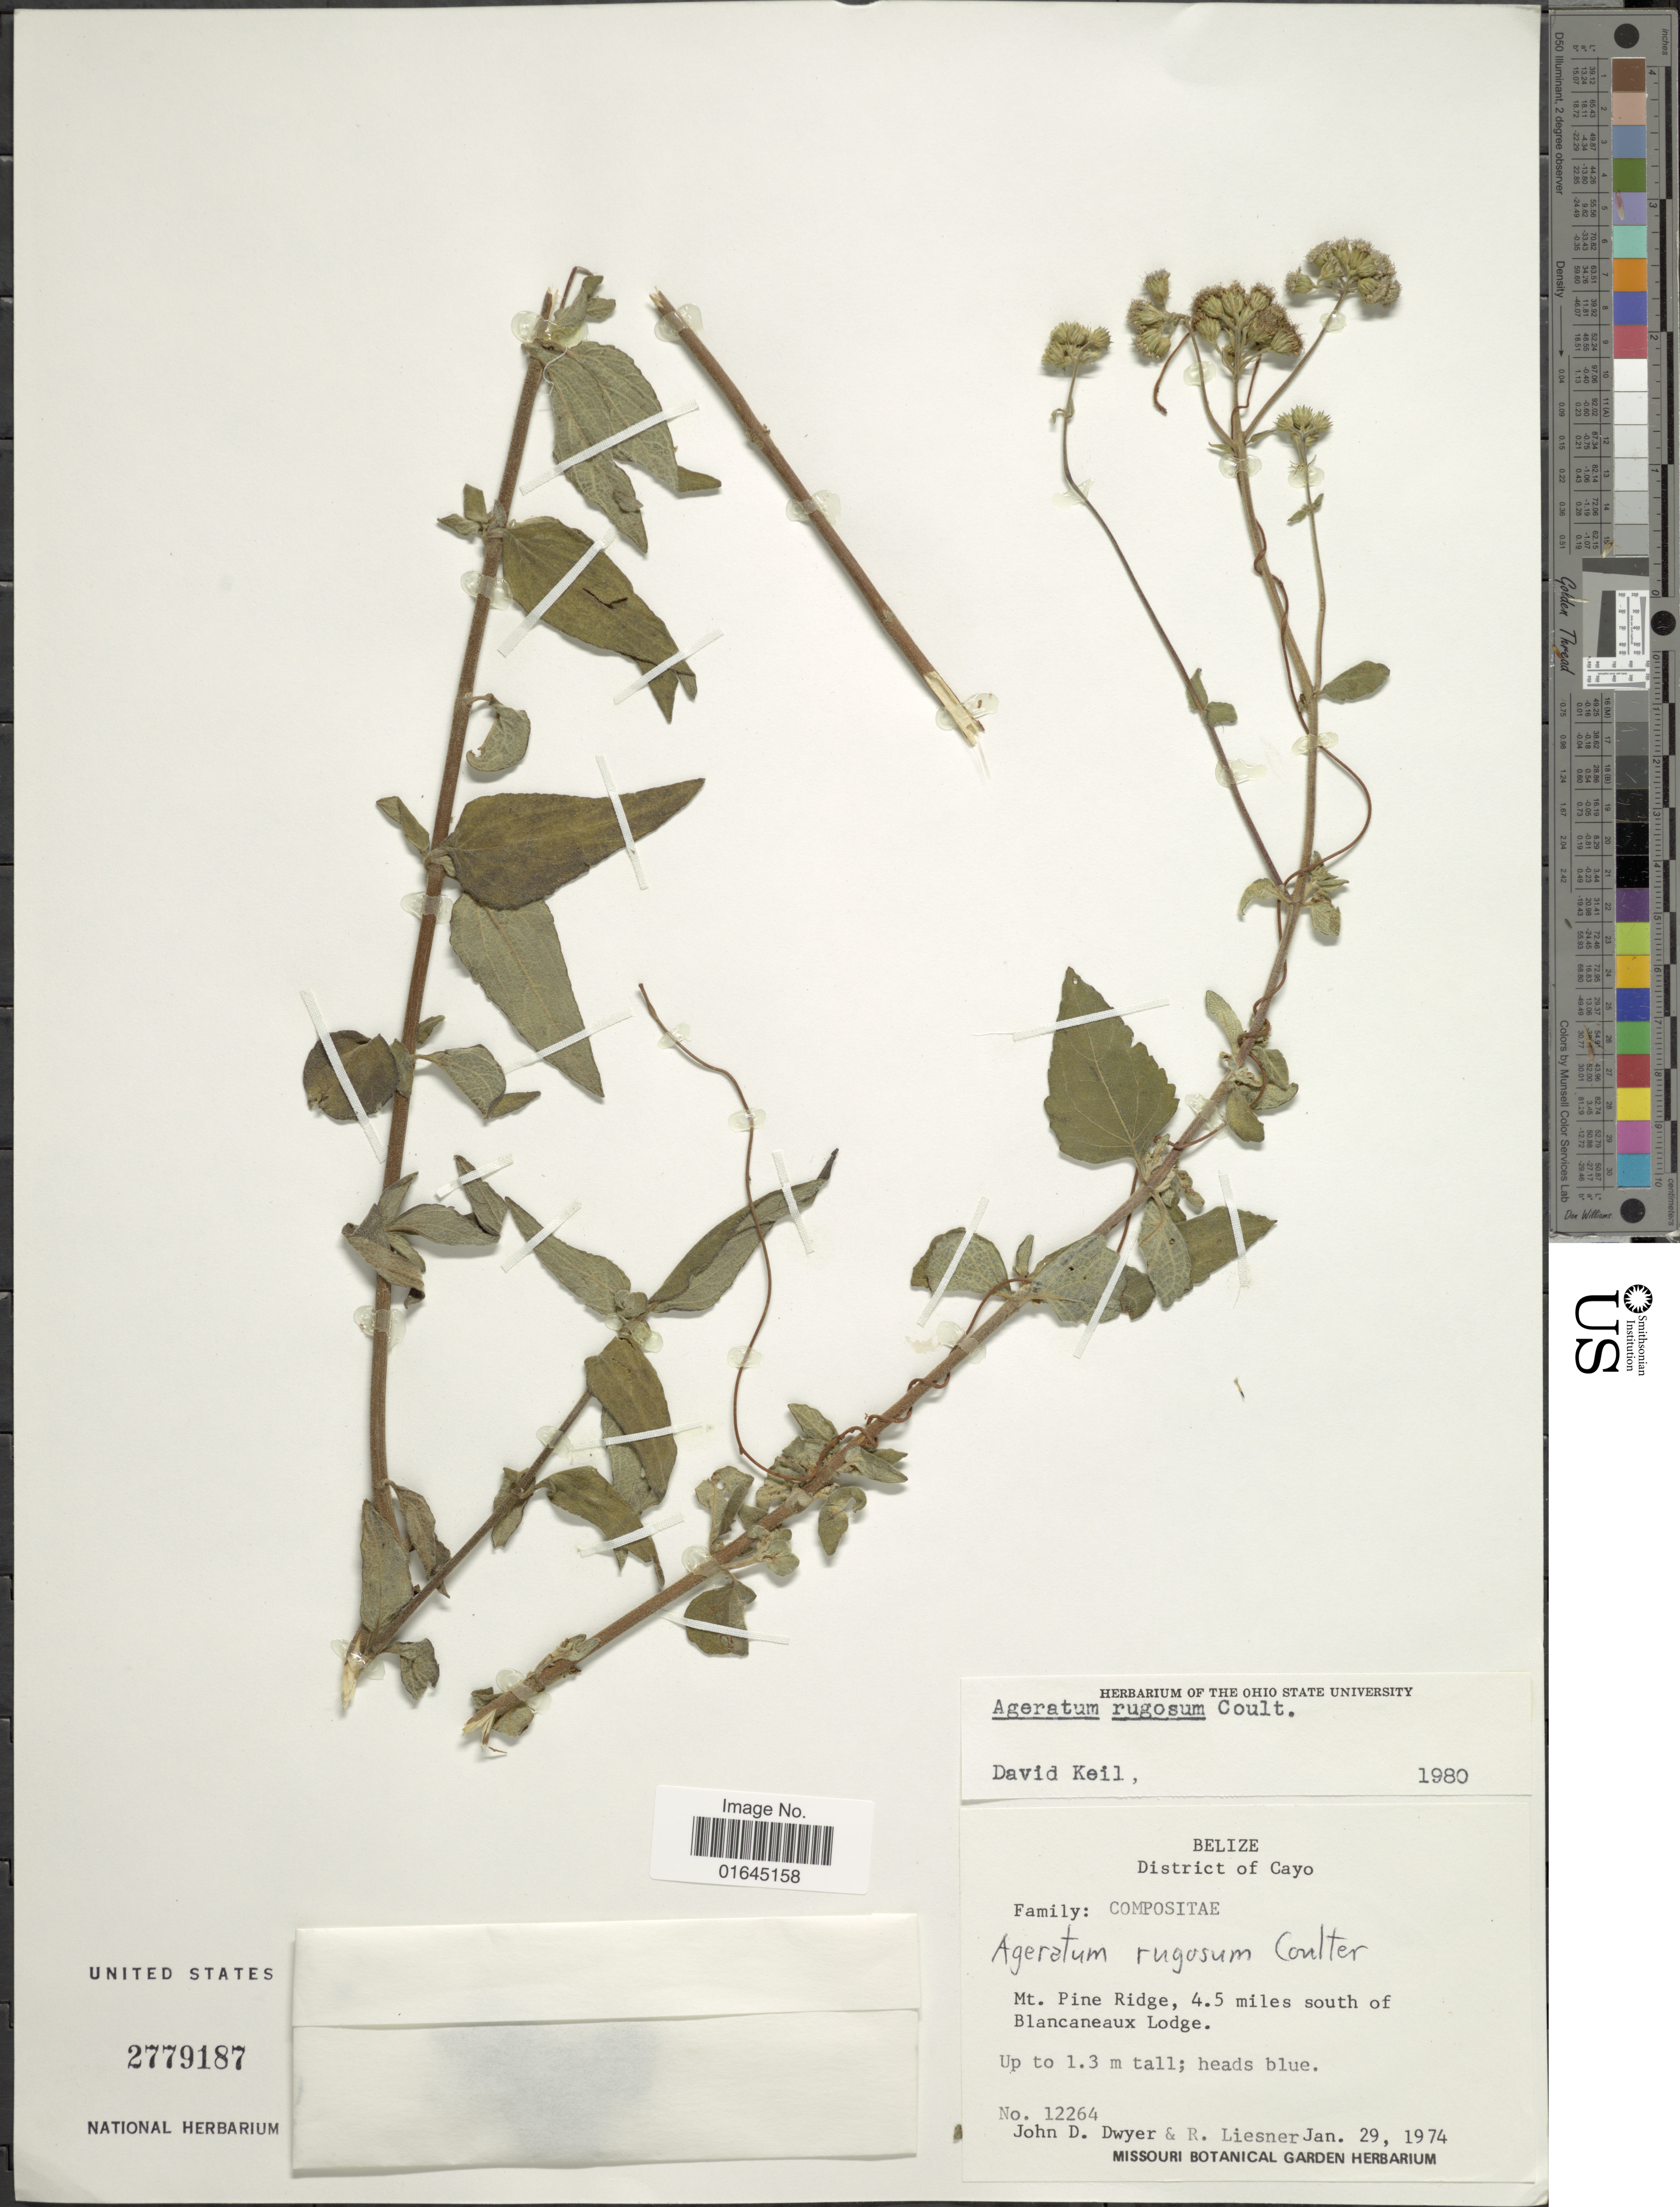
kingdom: Plantae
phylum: Tracheophyta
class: Magnoliopsida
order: Asterales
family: Asteraceae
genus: Ageratum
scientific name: Ageratum rugosum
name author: J.M. Coult.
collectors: J. D. Dwyer & R. L. Liesner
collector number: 12264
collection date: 1974-01-29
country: Belize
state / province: Cayo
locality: Belize, district of Cayo, mt. Pine Ridge, 4.5 miles south of Blancaneaux Lodge.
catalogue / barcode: US 2779187